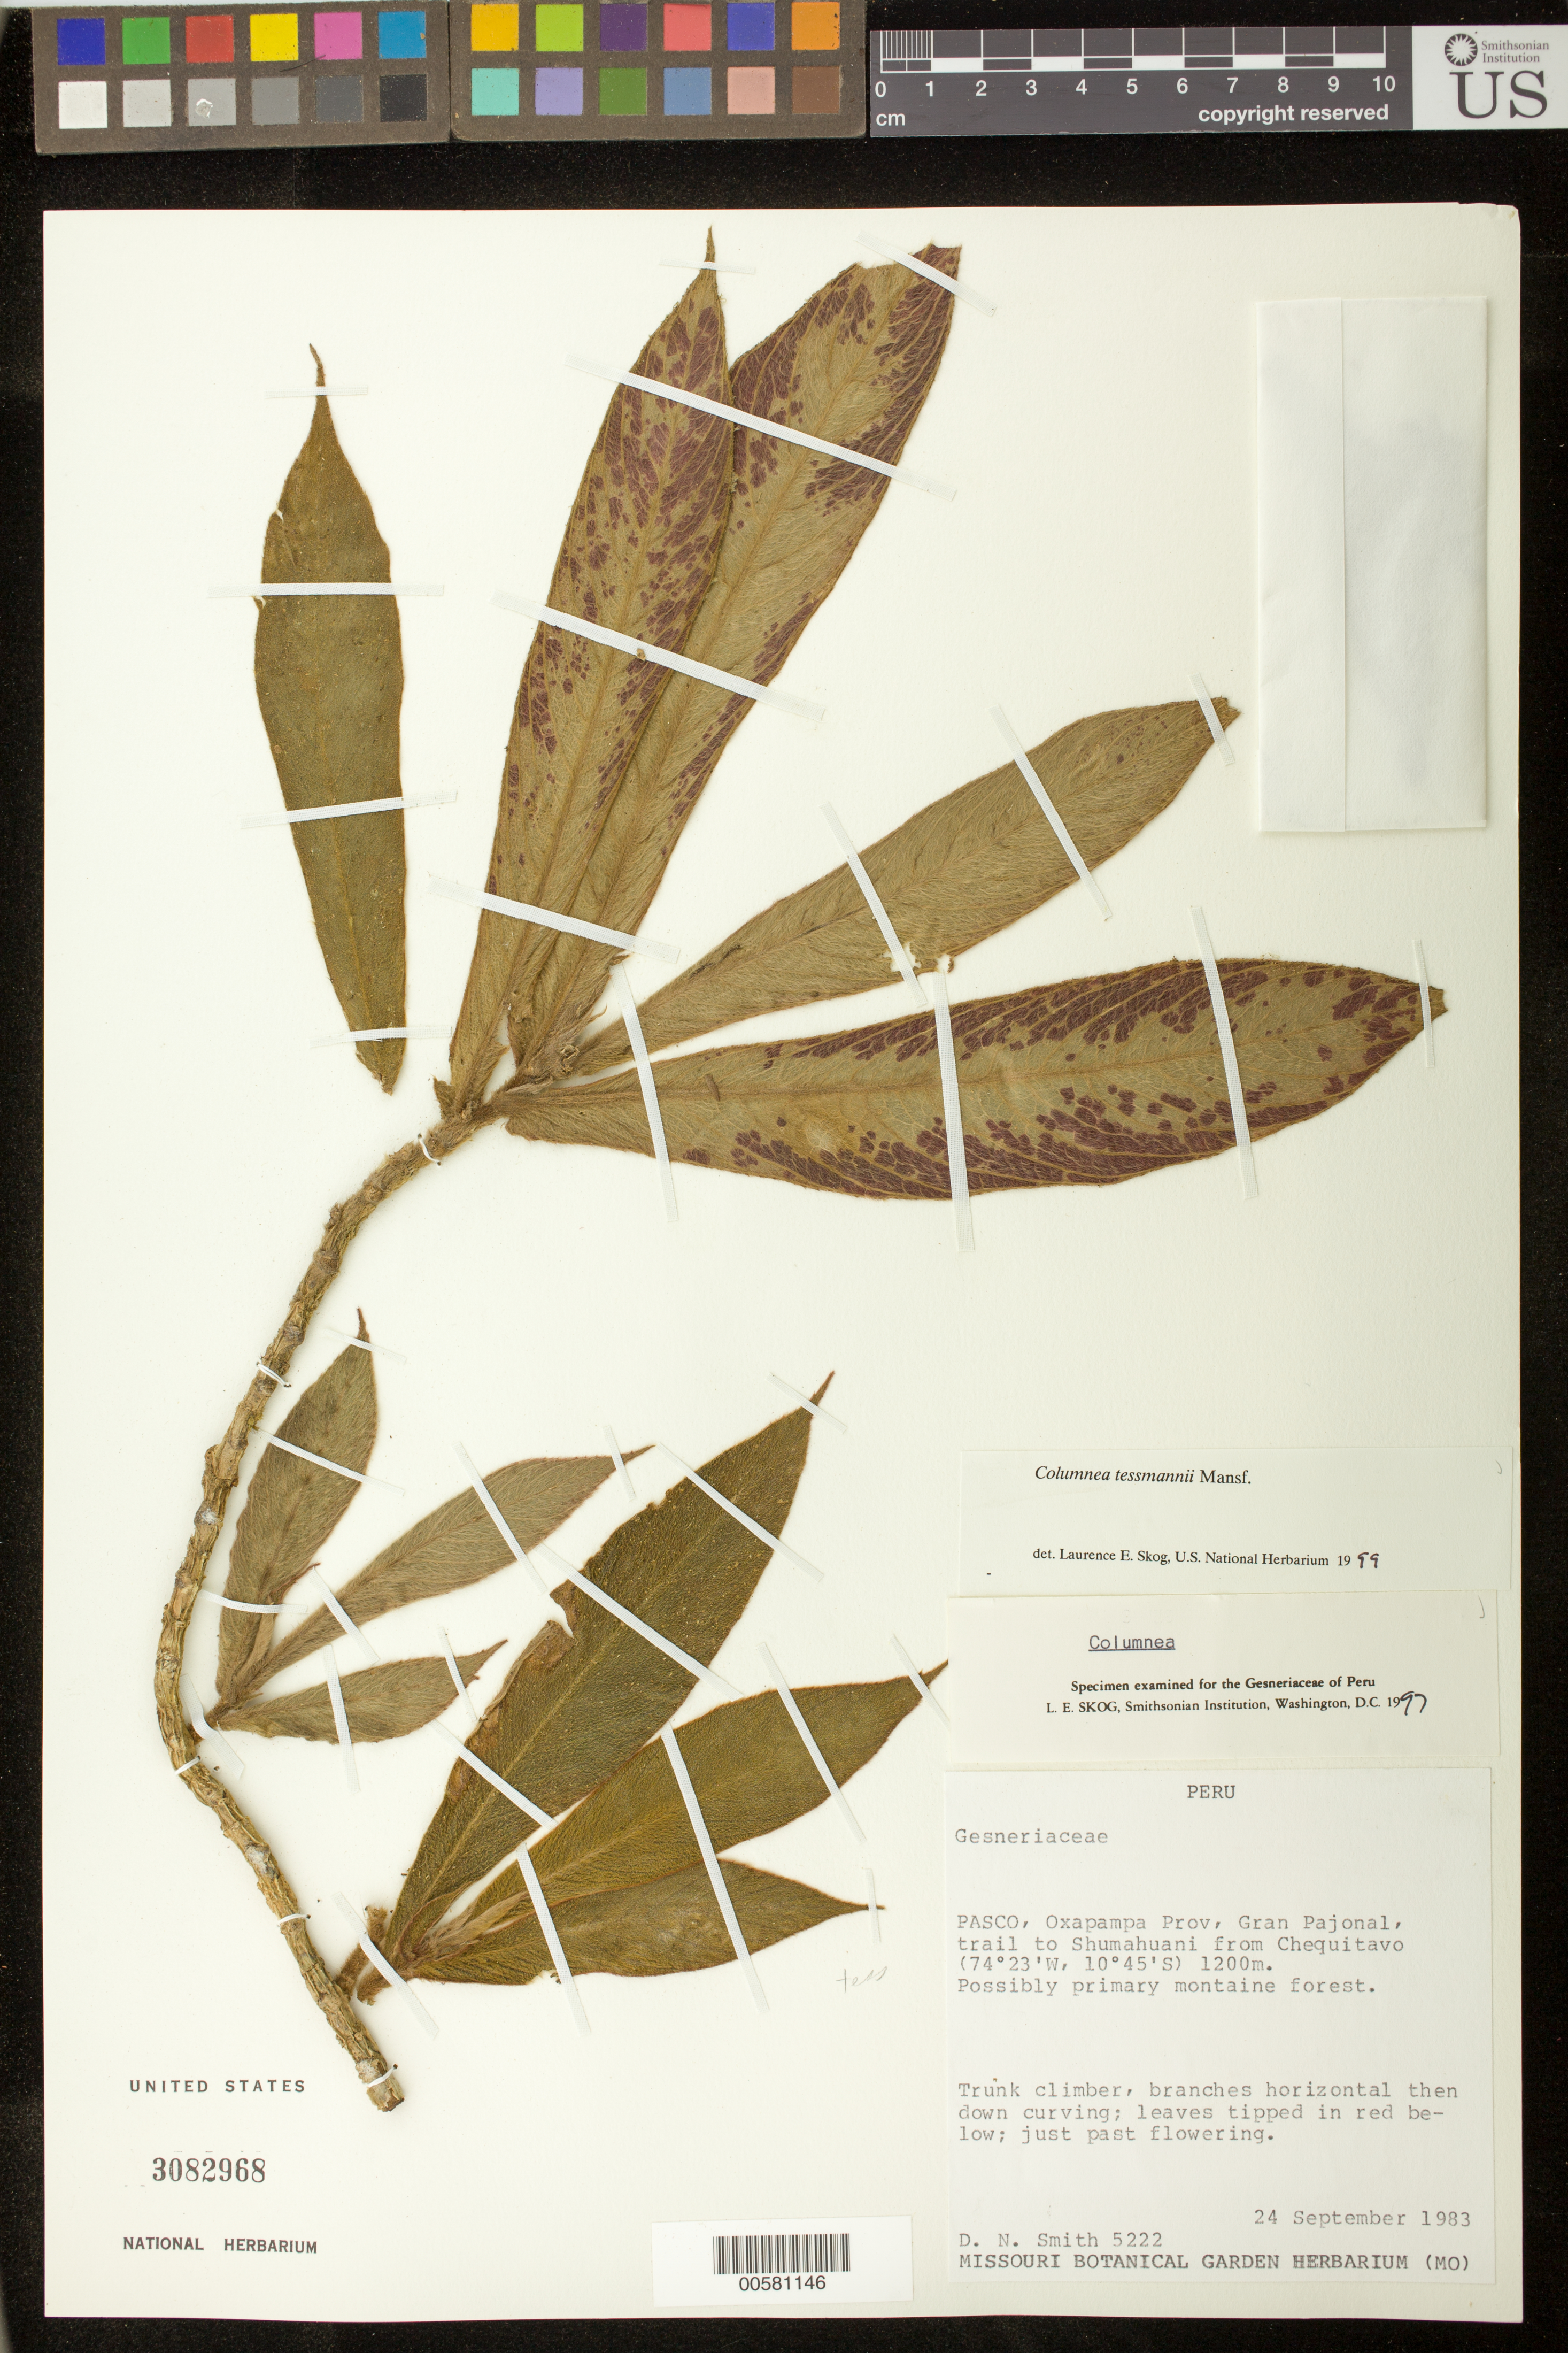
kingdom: Plantae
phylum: Tracheophyta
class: Magnoliopsida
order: Lamiales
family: Gesneriaceae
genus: Columnea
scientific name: Columnea tessmannii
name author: Mansf.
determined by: Clark, J. L., (SEL), The Marie Selby Botanical Garden (UNITED STATES)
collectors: D. Smith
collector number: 5222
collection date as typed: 24 Sep 1983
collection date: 1983-09-24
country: Peru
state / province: Pasco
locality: Prov. Oxapampa; Gran Pajonal, trail to Shumahuani from Chequitavo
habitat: Possibly primary montane forest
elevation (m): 1200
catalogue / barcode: US 3082968